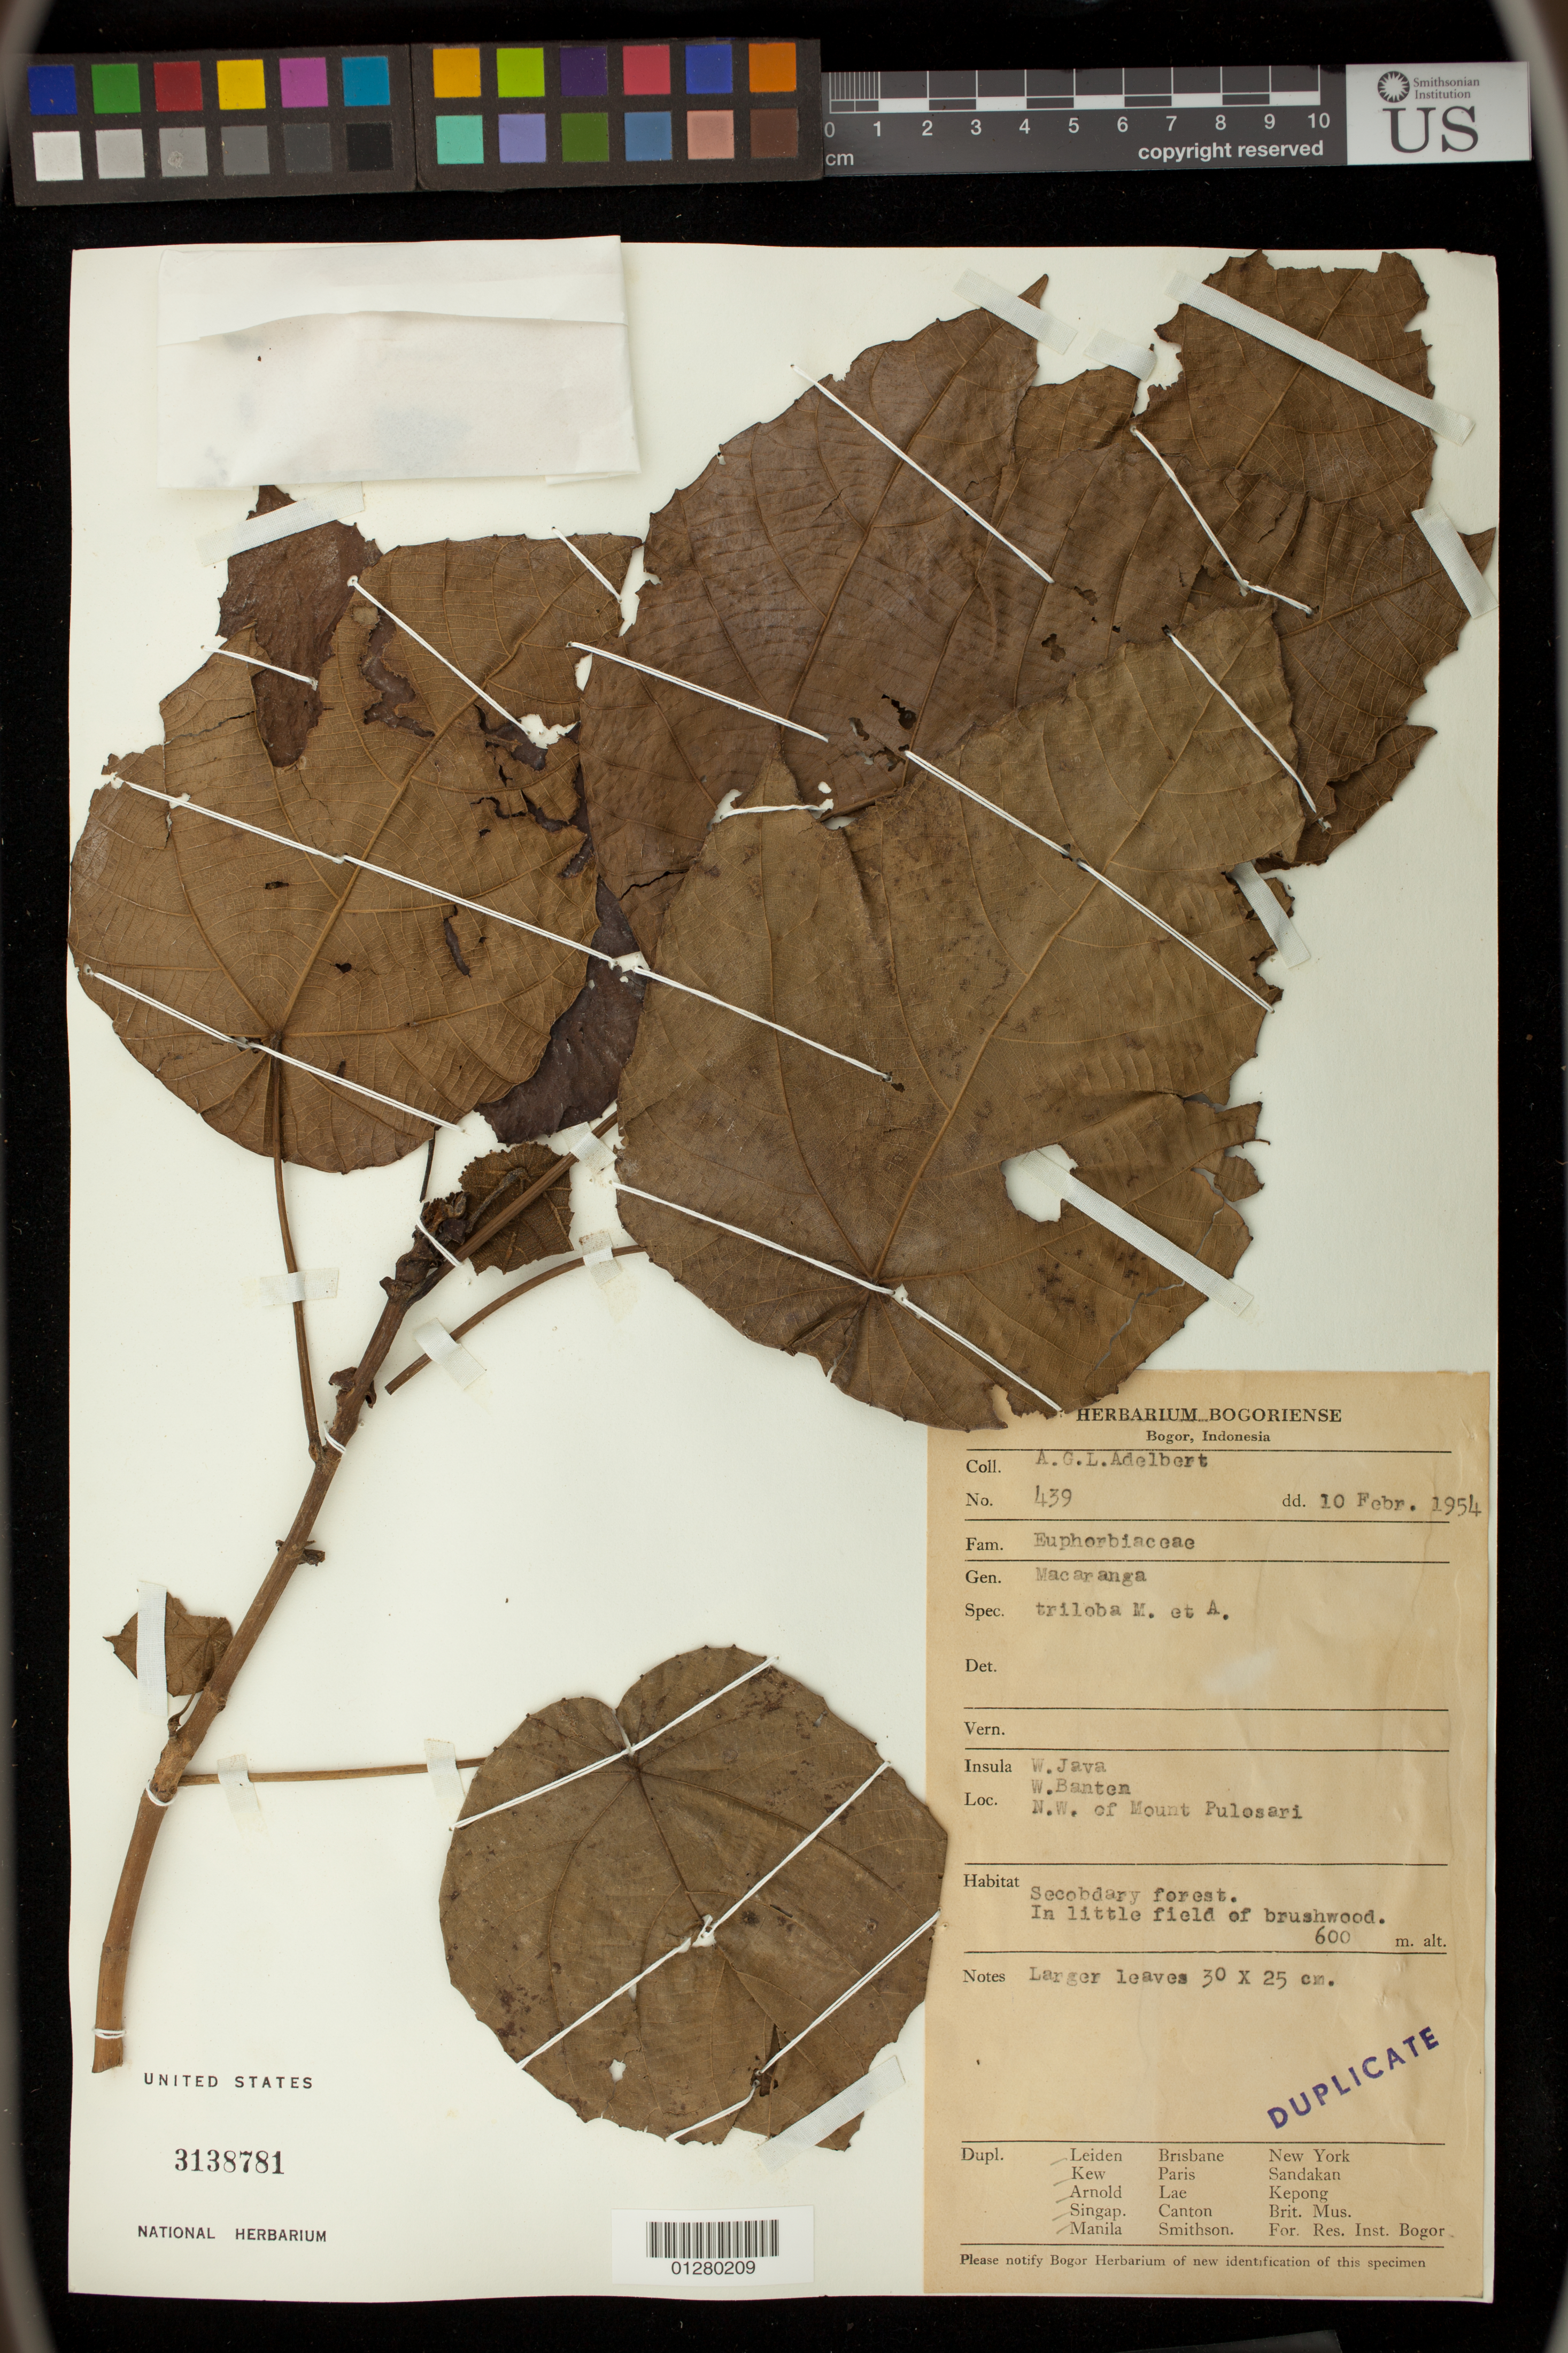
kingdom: Plantae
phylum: Tracheophyta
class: Magnoliopsida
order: Malpighiales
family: Euphorbiaceae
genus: Macaranga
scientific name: Macaranga triloba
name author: (Thunb.) Müll. Arg.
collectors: A. G. L. Adelbert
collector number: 439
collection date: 1954-02-10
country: Indonesia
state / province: Java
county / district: Jawa Barat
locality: W. Banten,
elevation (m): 600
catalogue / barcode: US 3138781